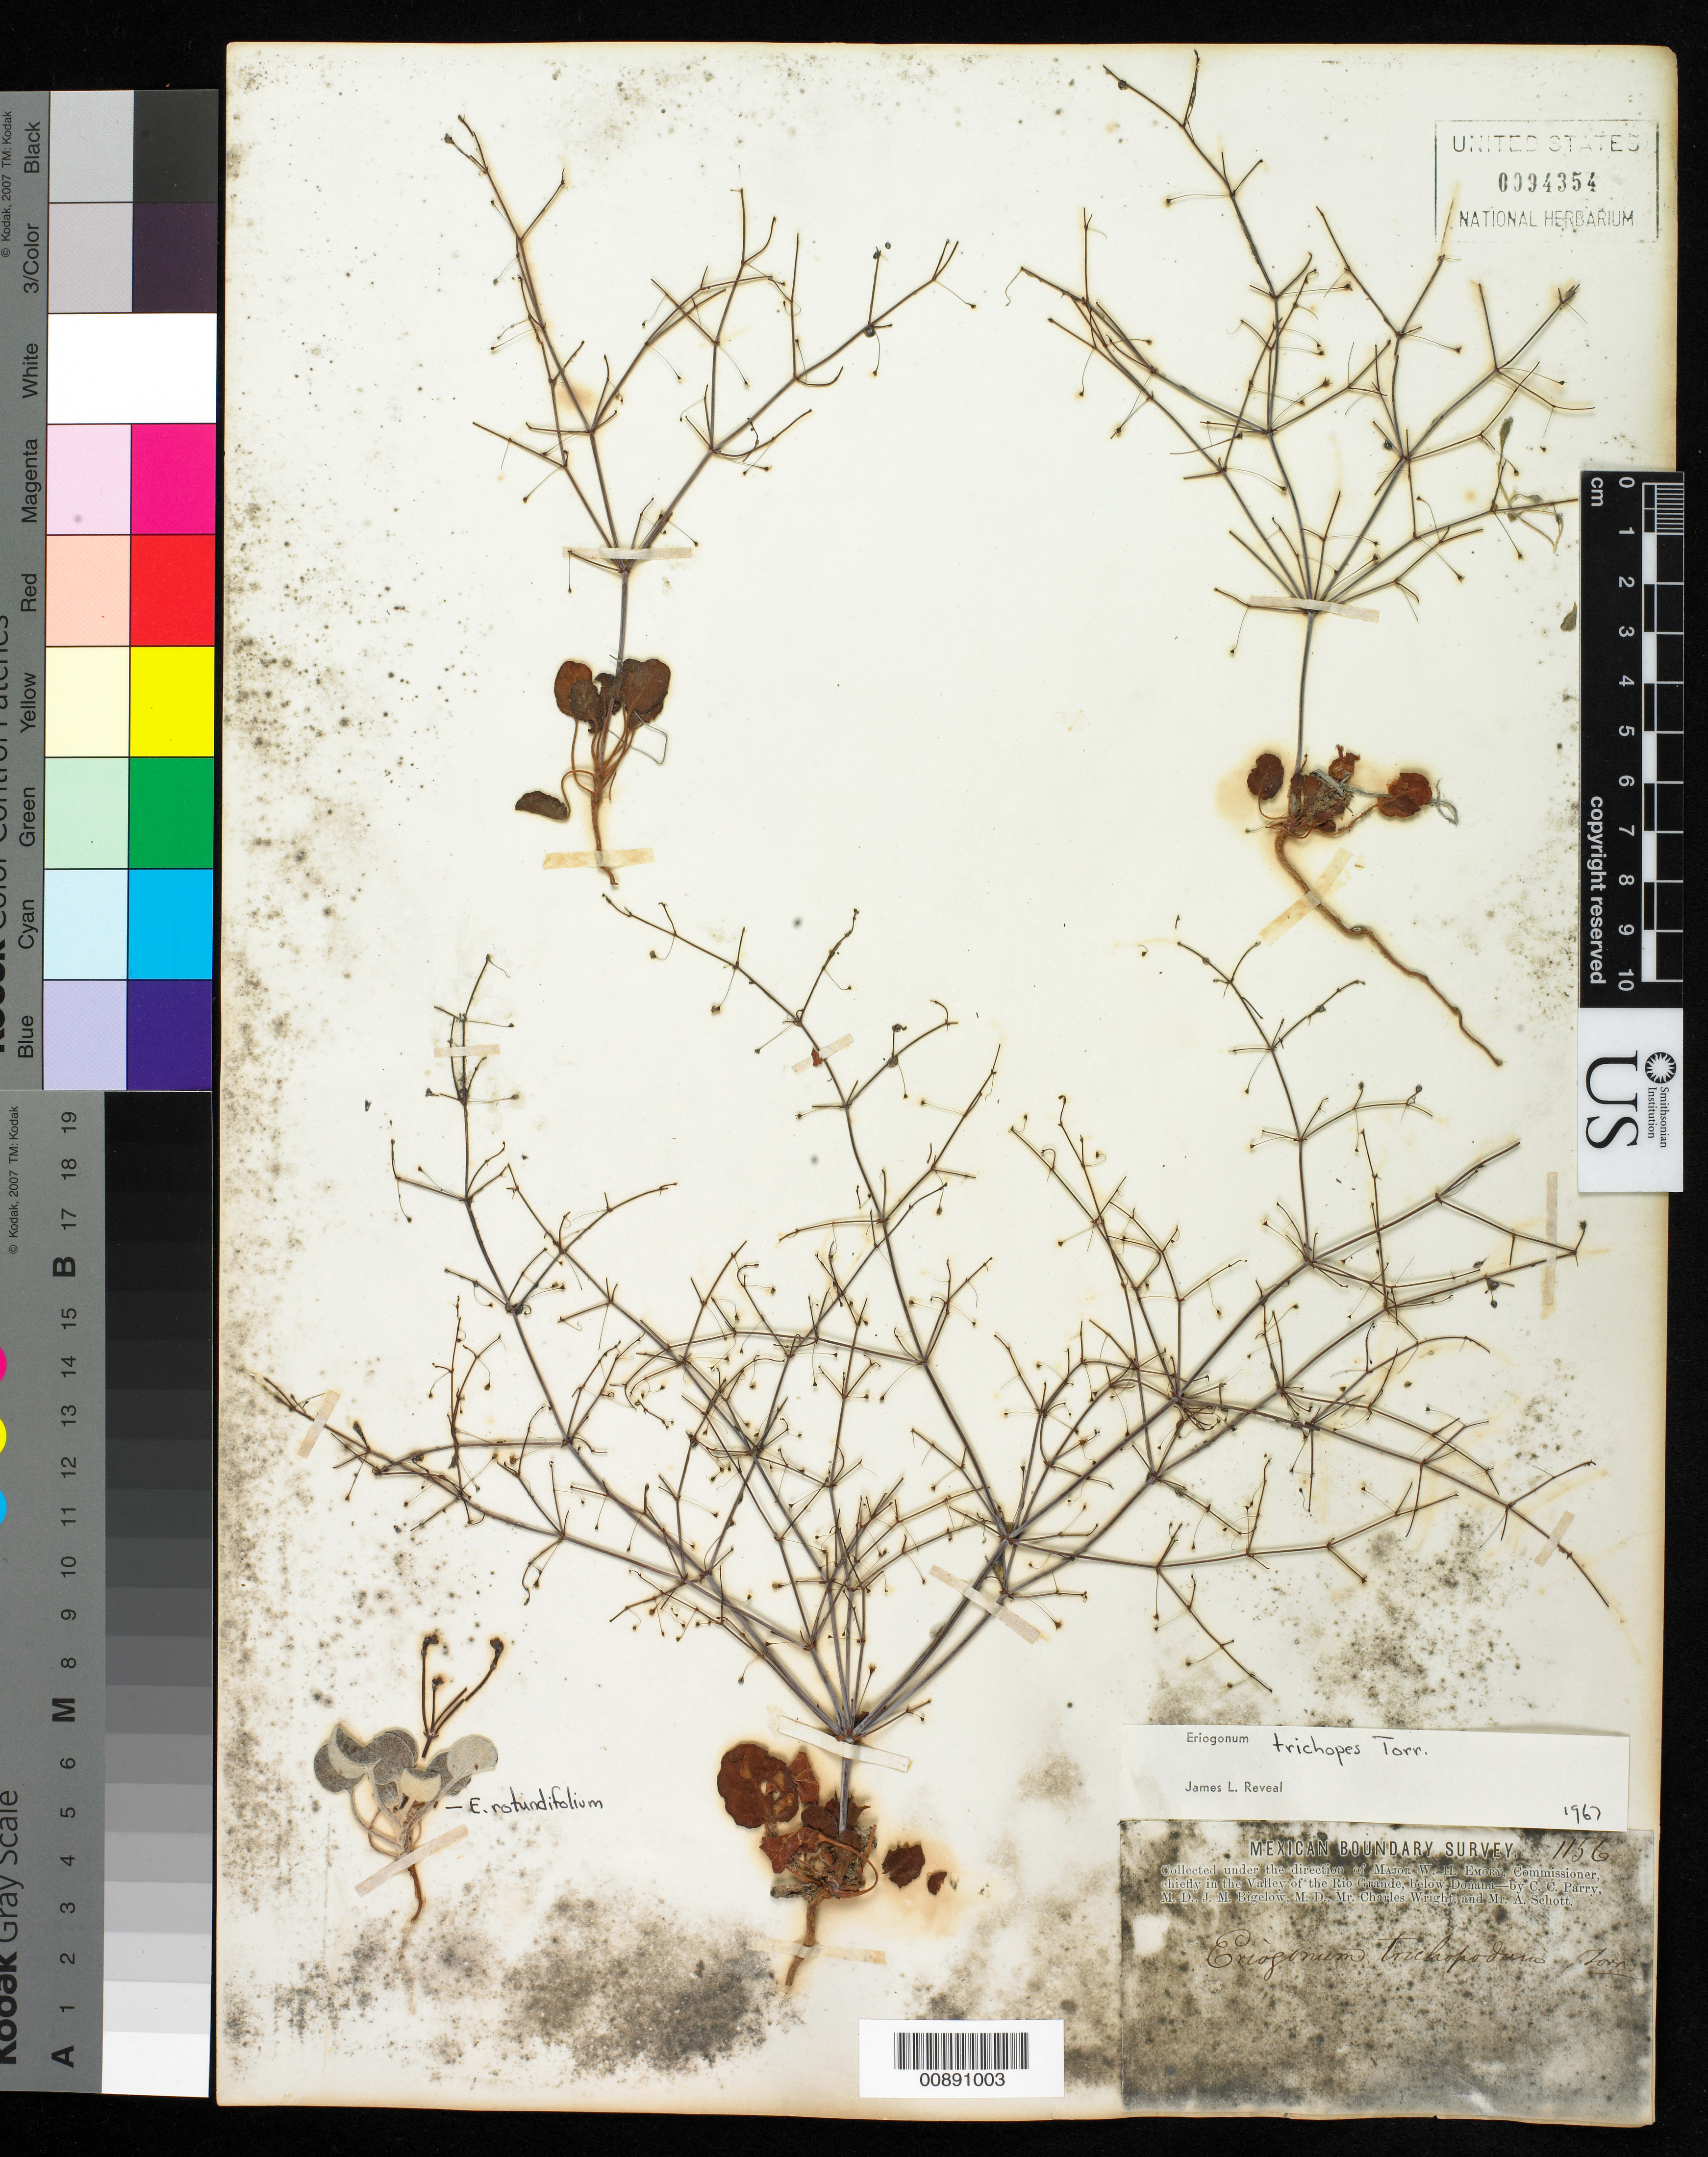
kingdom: Plantae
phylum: Tracheophyta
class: Magnoliopsida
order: Caryophyllales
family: Polygonaceae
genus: Eriogonum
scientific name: Eriogonum trichopes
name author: Torr.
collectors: C. C. Parry, J. M. Bigelow, C. Wright & A. C. V. Schott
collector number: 1156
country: United States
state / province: New Mexico / Texas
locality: Valley of the Rio Grande, below Doñana.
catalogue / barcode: US 94354